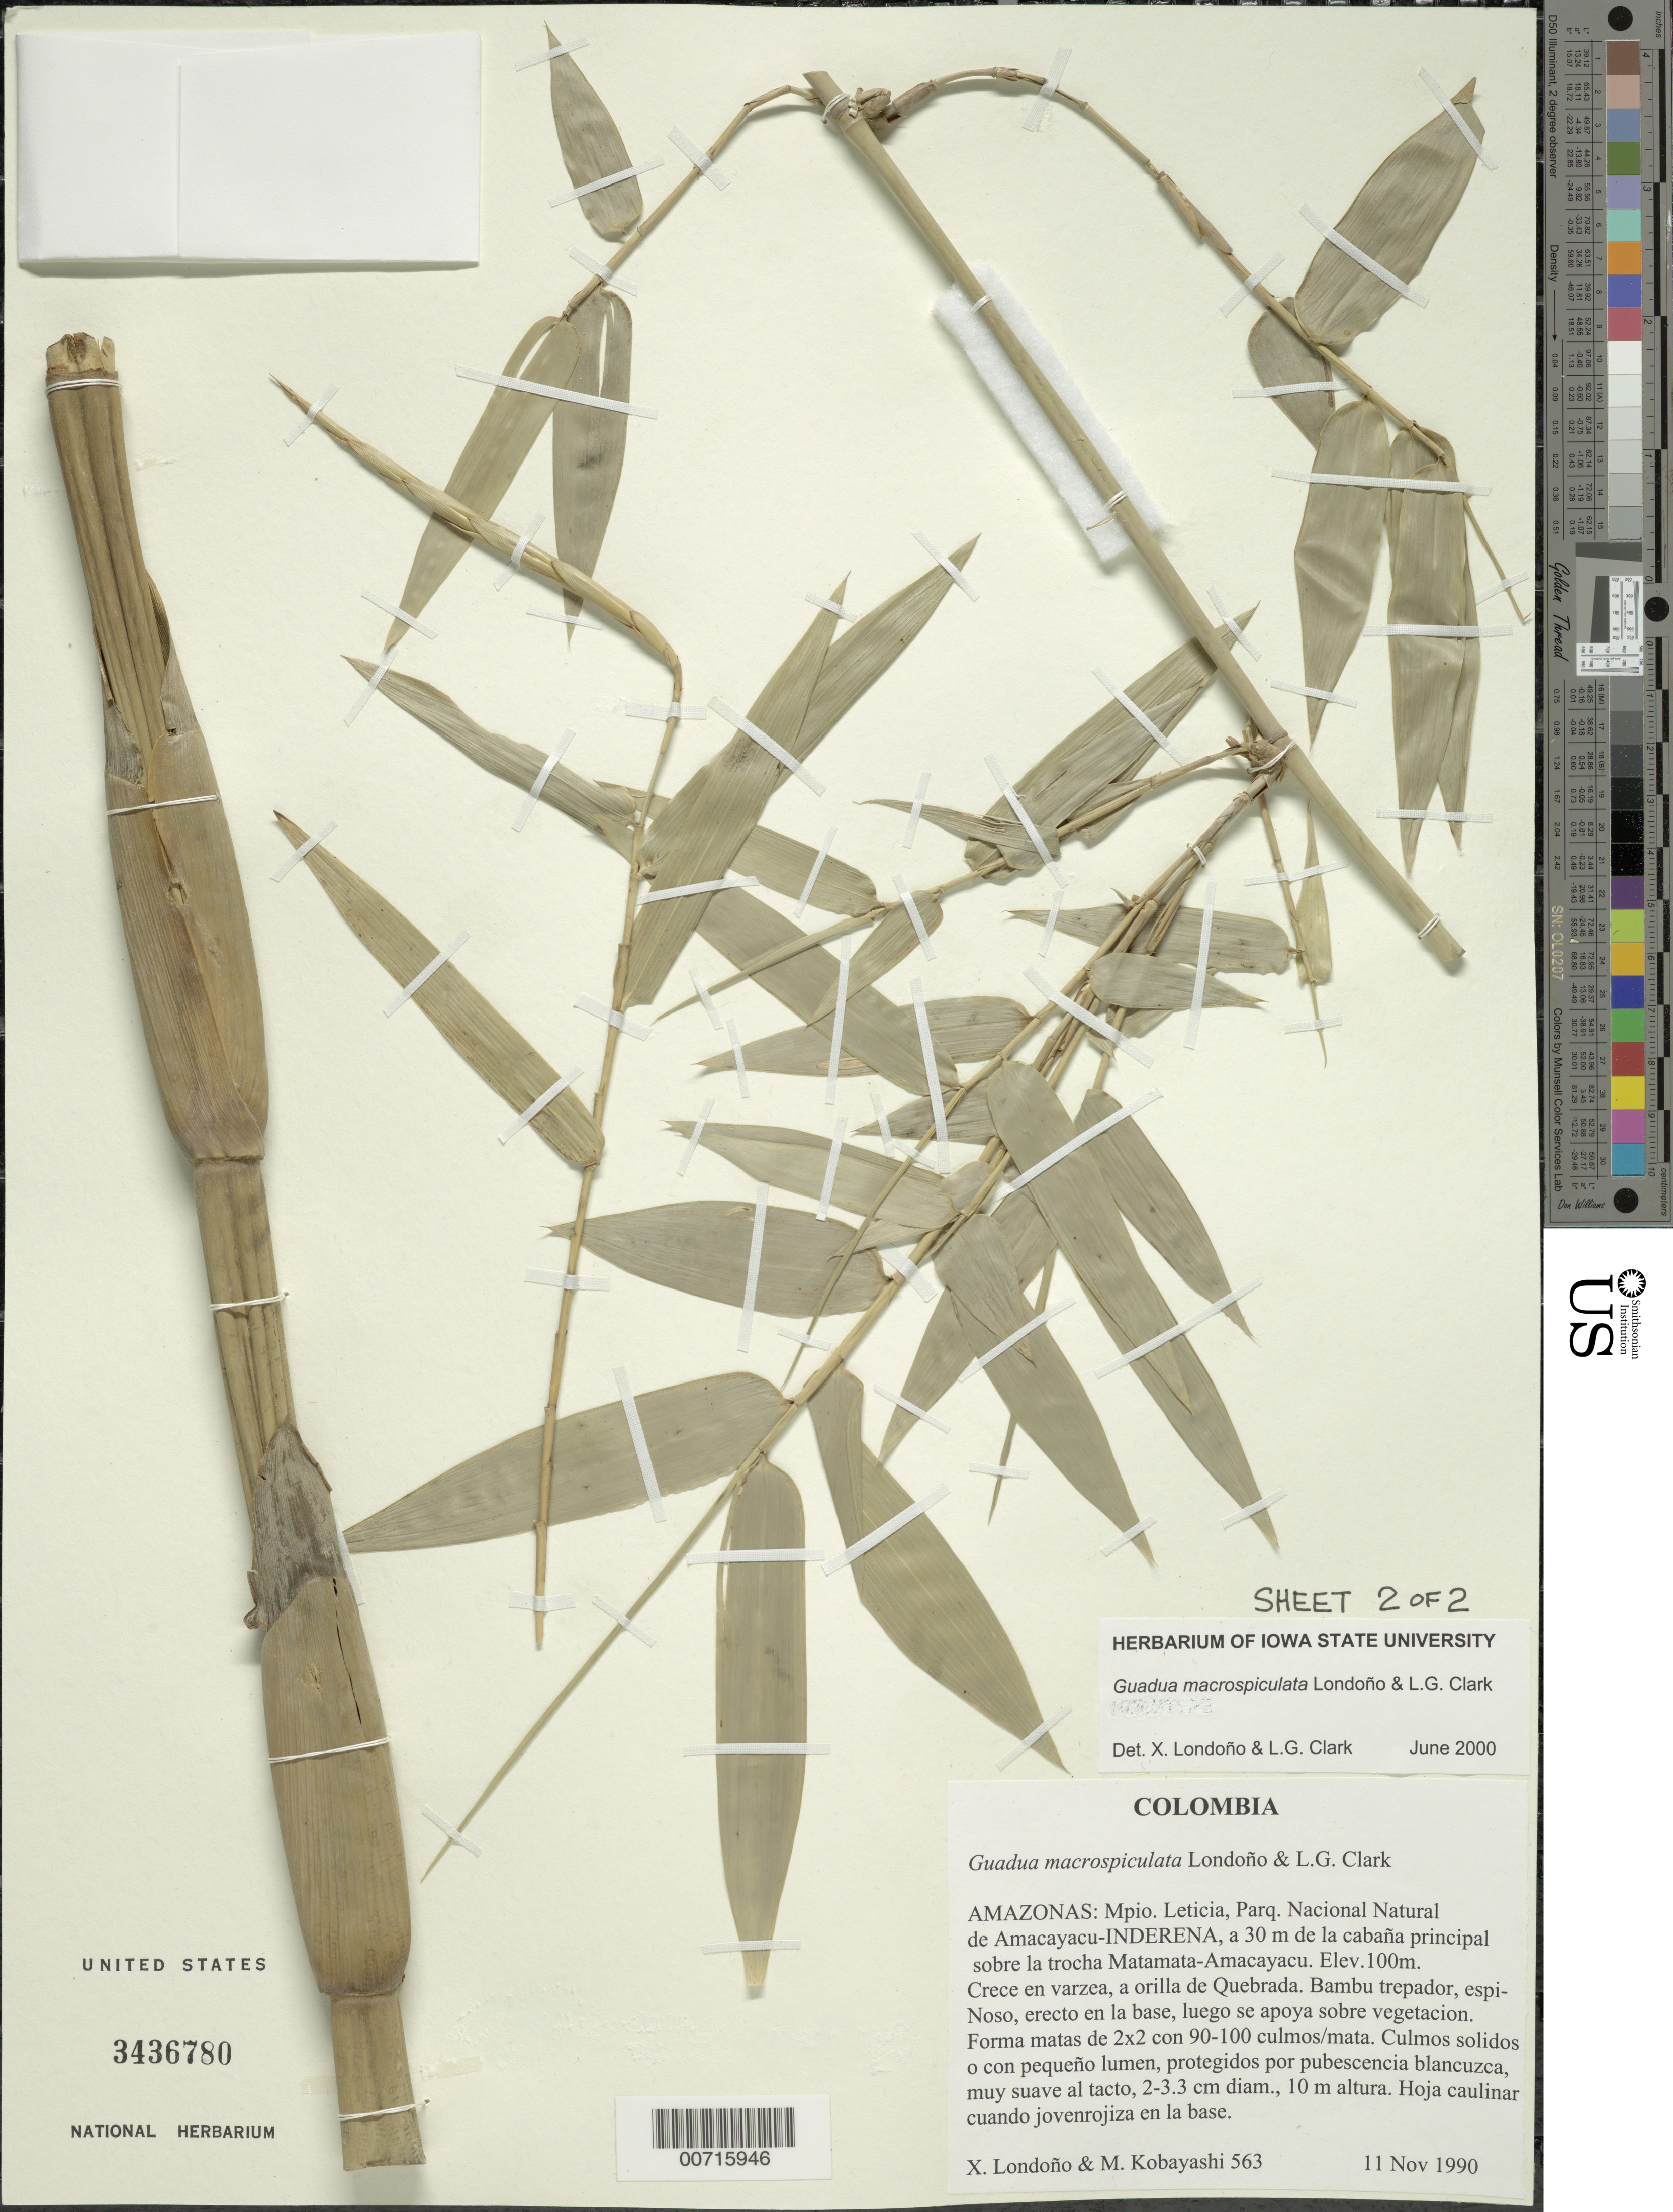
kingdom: Plantae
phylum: Tracheophyta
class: Liliopsida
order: Poales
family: Poaceae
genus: Guadua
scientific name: Guadua macrospiculata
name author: Londoño & L.G. Clark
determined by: Londoño, X.; Clark, L. G.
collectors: X. Londoño & M. Kobayashi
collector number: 563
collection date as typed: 11 Nov 1990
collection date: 1990-11-11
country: Colombia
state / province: Amazônas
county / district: Leticia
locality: Parque Nacional Natural de Amacayacu-INDERENA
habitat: a 30 m de la cabaña principal sobre la tocha Matamata-Amacayacu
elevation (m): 100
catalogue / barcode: US 3436780